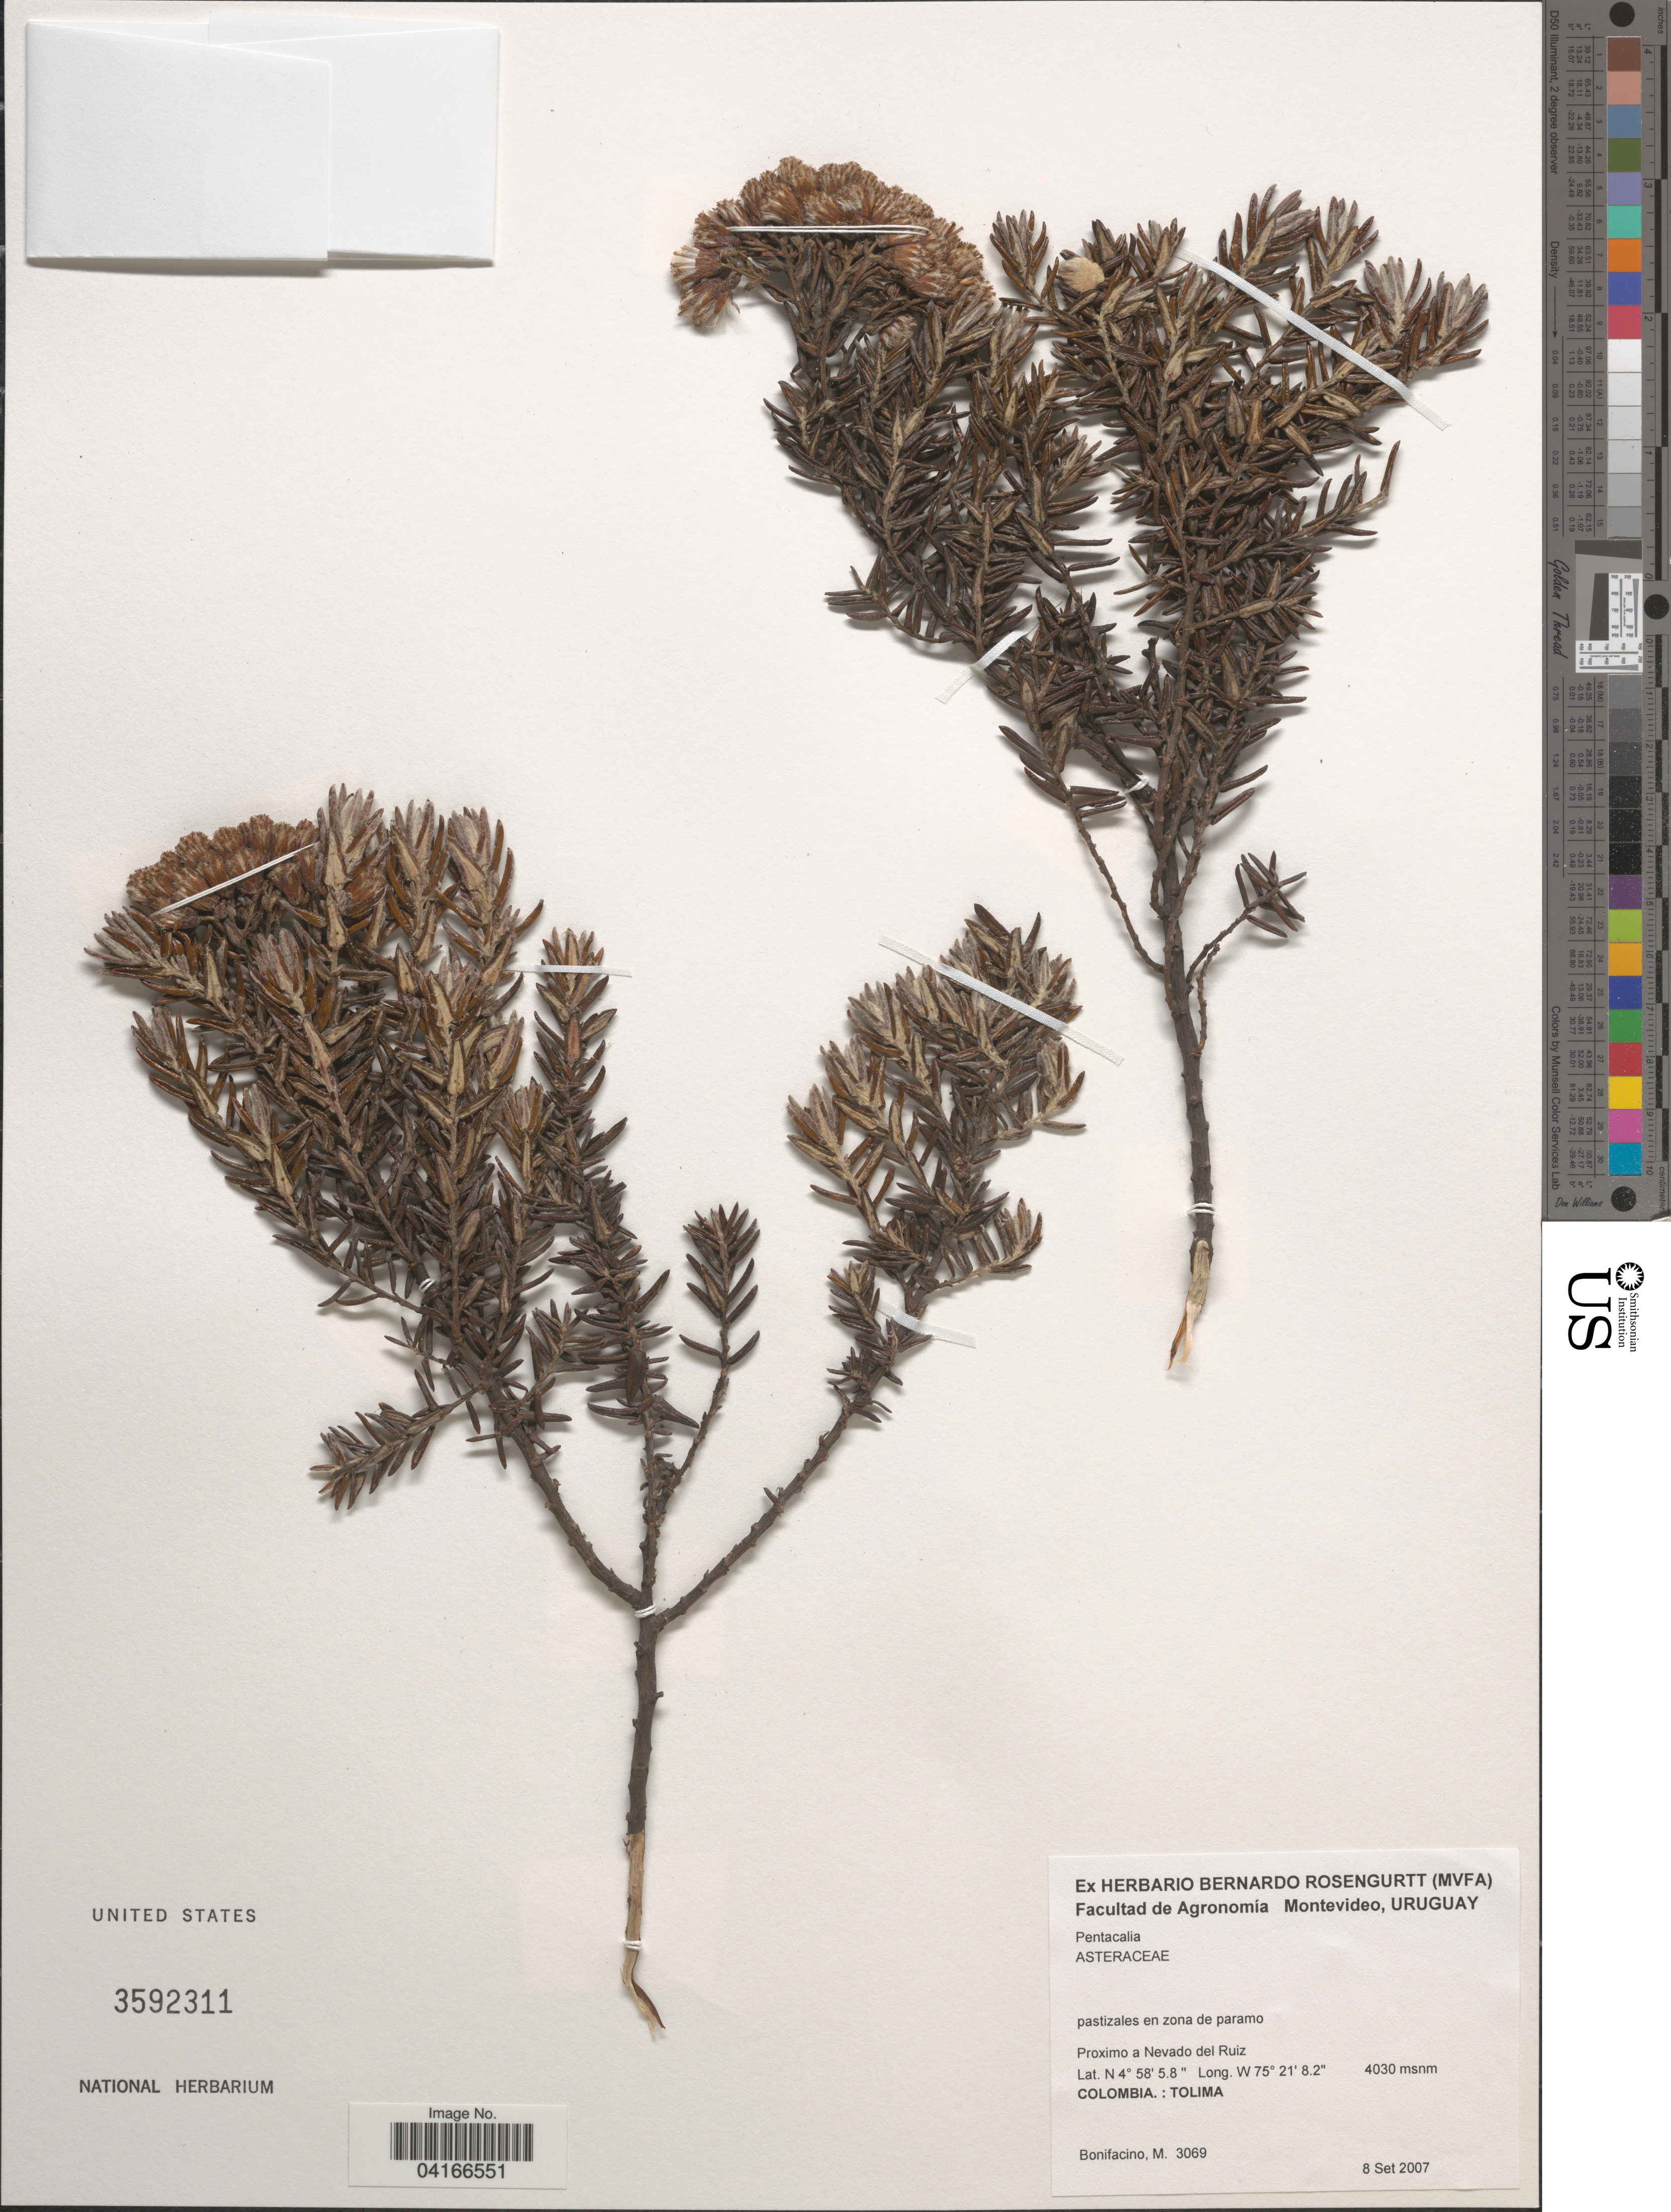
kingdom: Plantae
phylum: Tracheophyta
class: Magnoliopsida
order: Asterales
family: Asteraceae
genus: Pentacalia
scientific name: Pentacalia sp.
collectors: M. Bonifacino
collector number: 3069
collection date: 2007-09-08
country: Colombia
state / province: Tolima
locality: Proximo a Nevado del Ruiz.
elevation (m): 4030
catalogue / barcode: US 3592311